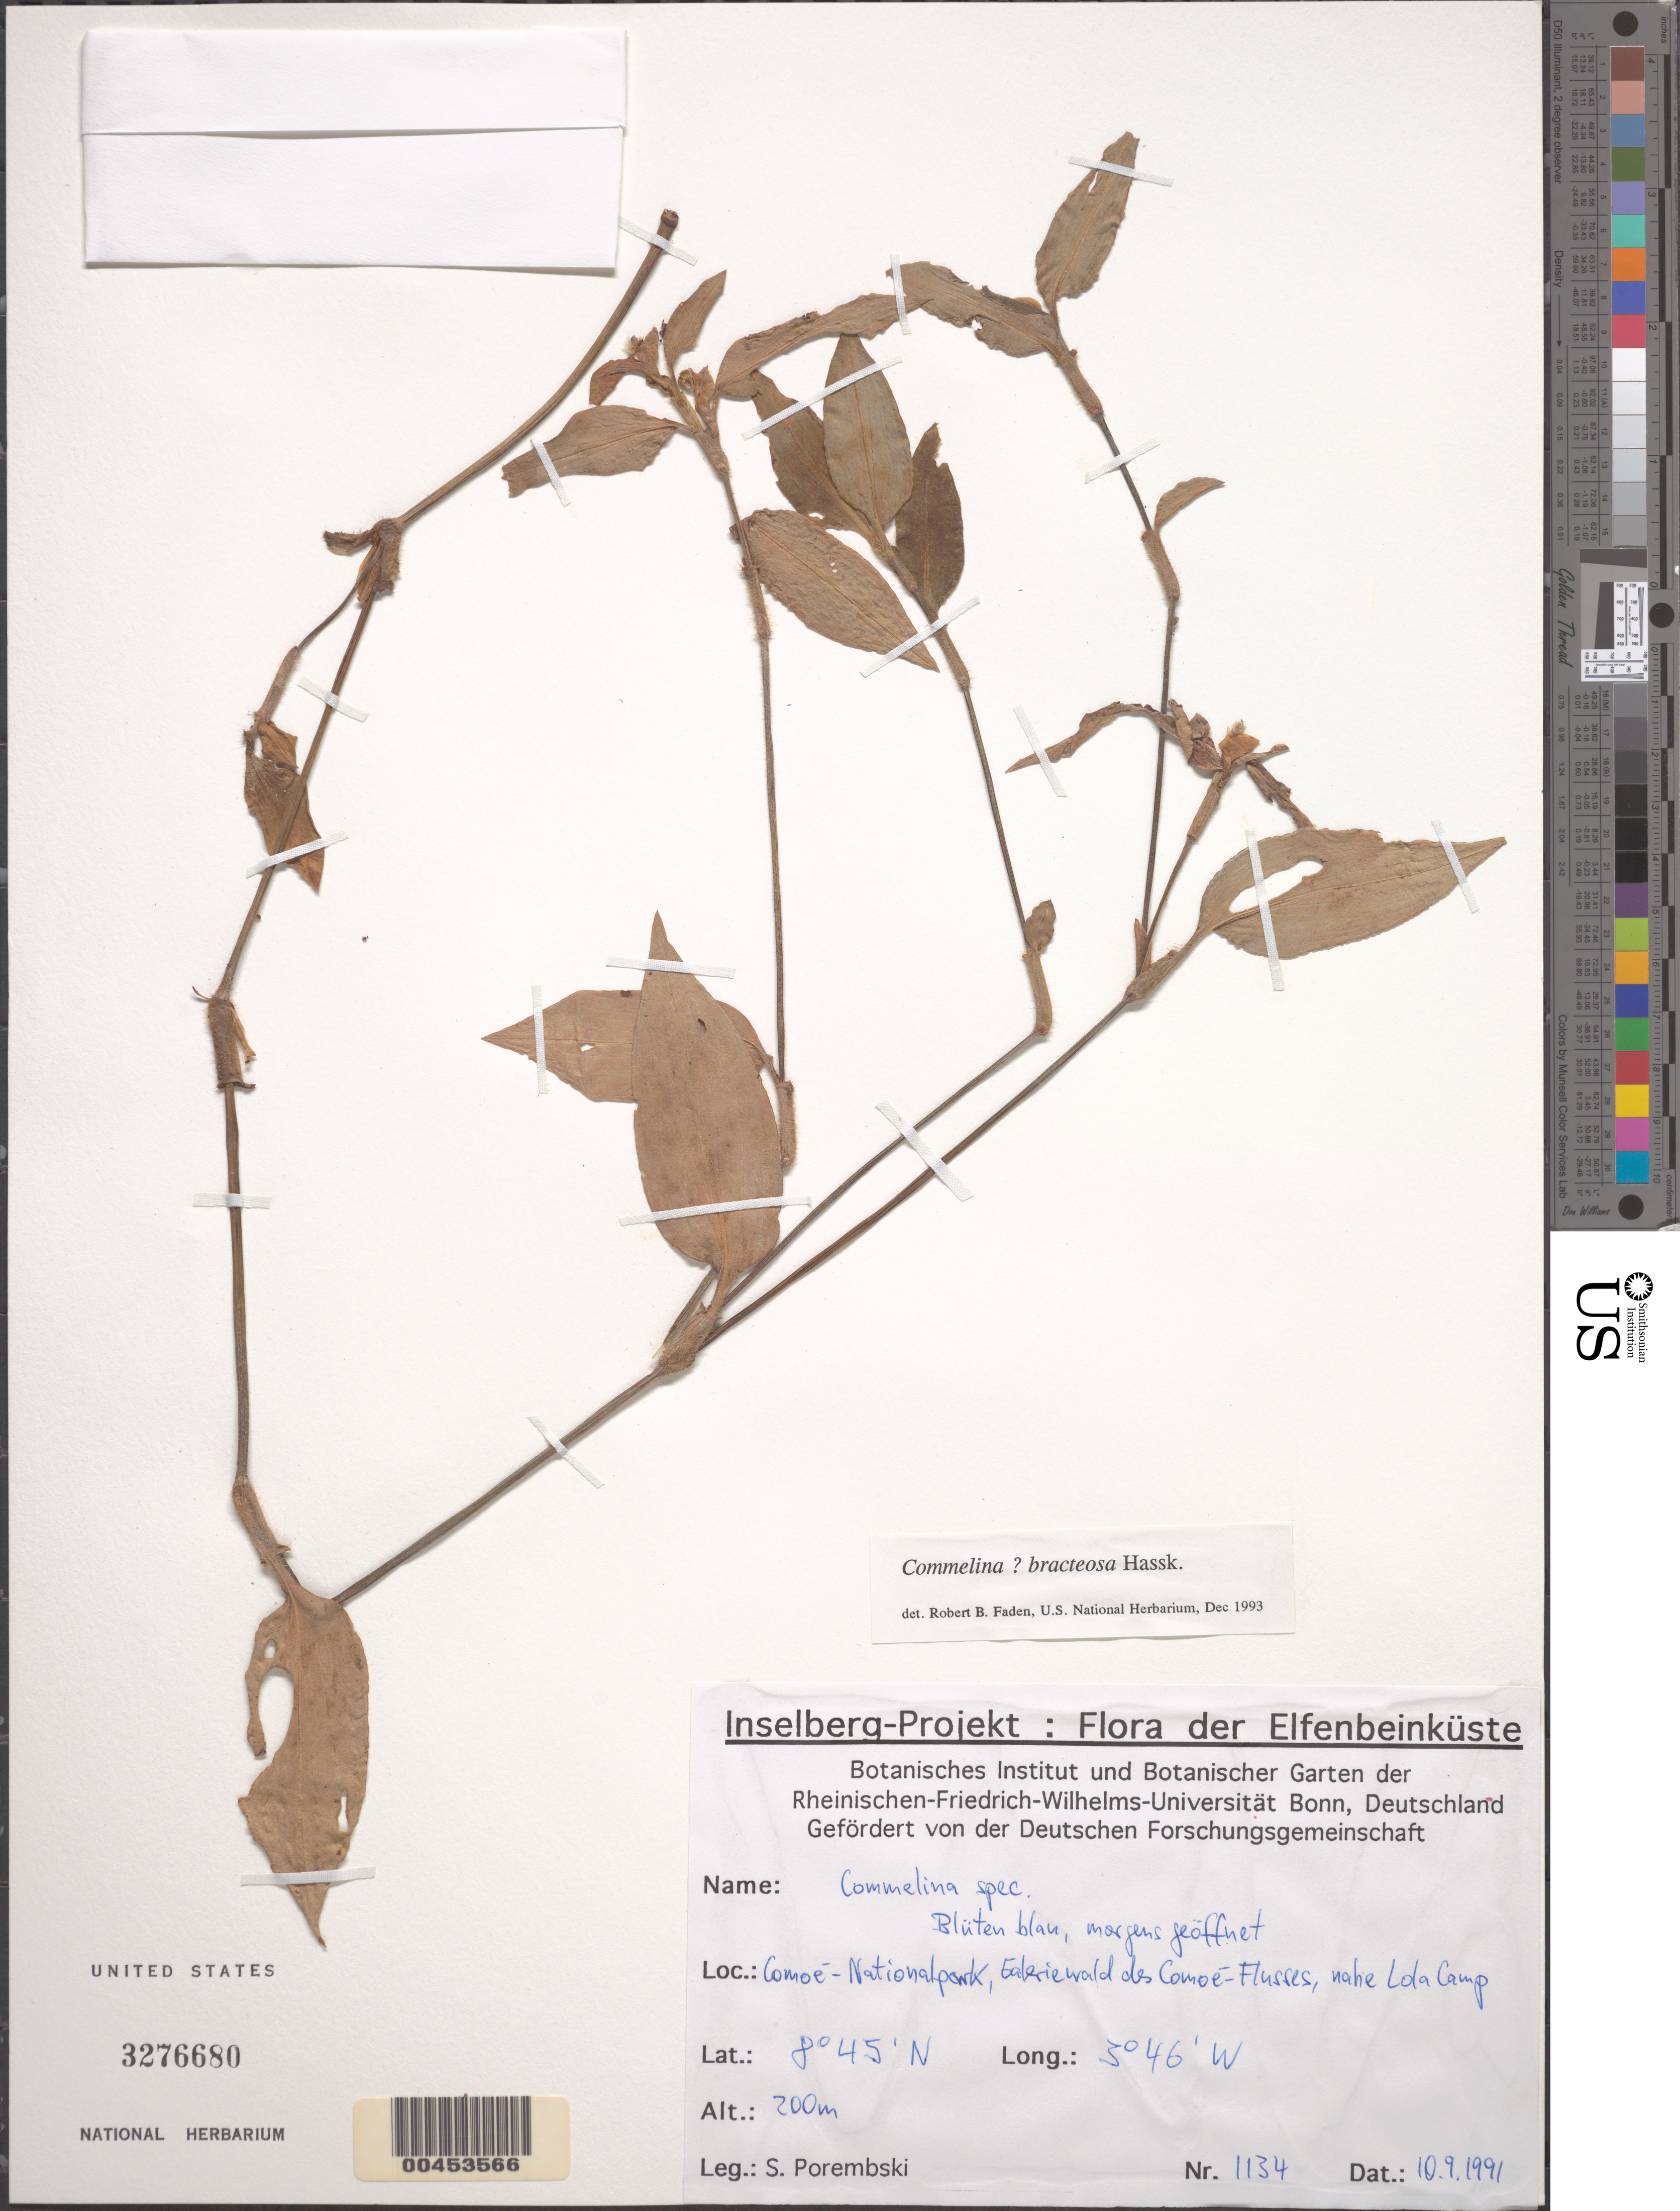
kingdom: Plantae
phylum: Tracheophyta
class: Liliopsida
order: Commelinales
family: Commelinaceae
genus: Commelina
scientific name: Commelina bracteosa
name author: Hassk.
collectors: S. Orembski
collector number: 1134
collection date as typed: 10 Sep 1991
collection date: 1991-09-10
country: Ivory Coast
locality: Comoe National Park, galeriewald des comoe-flusses [gallery Forest of the comoe River], near lola camp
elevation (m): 200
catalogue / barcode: US 3276680